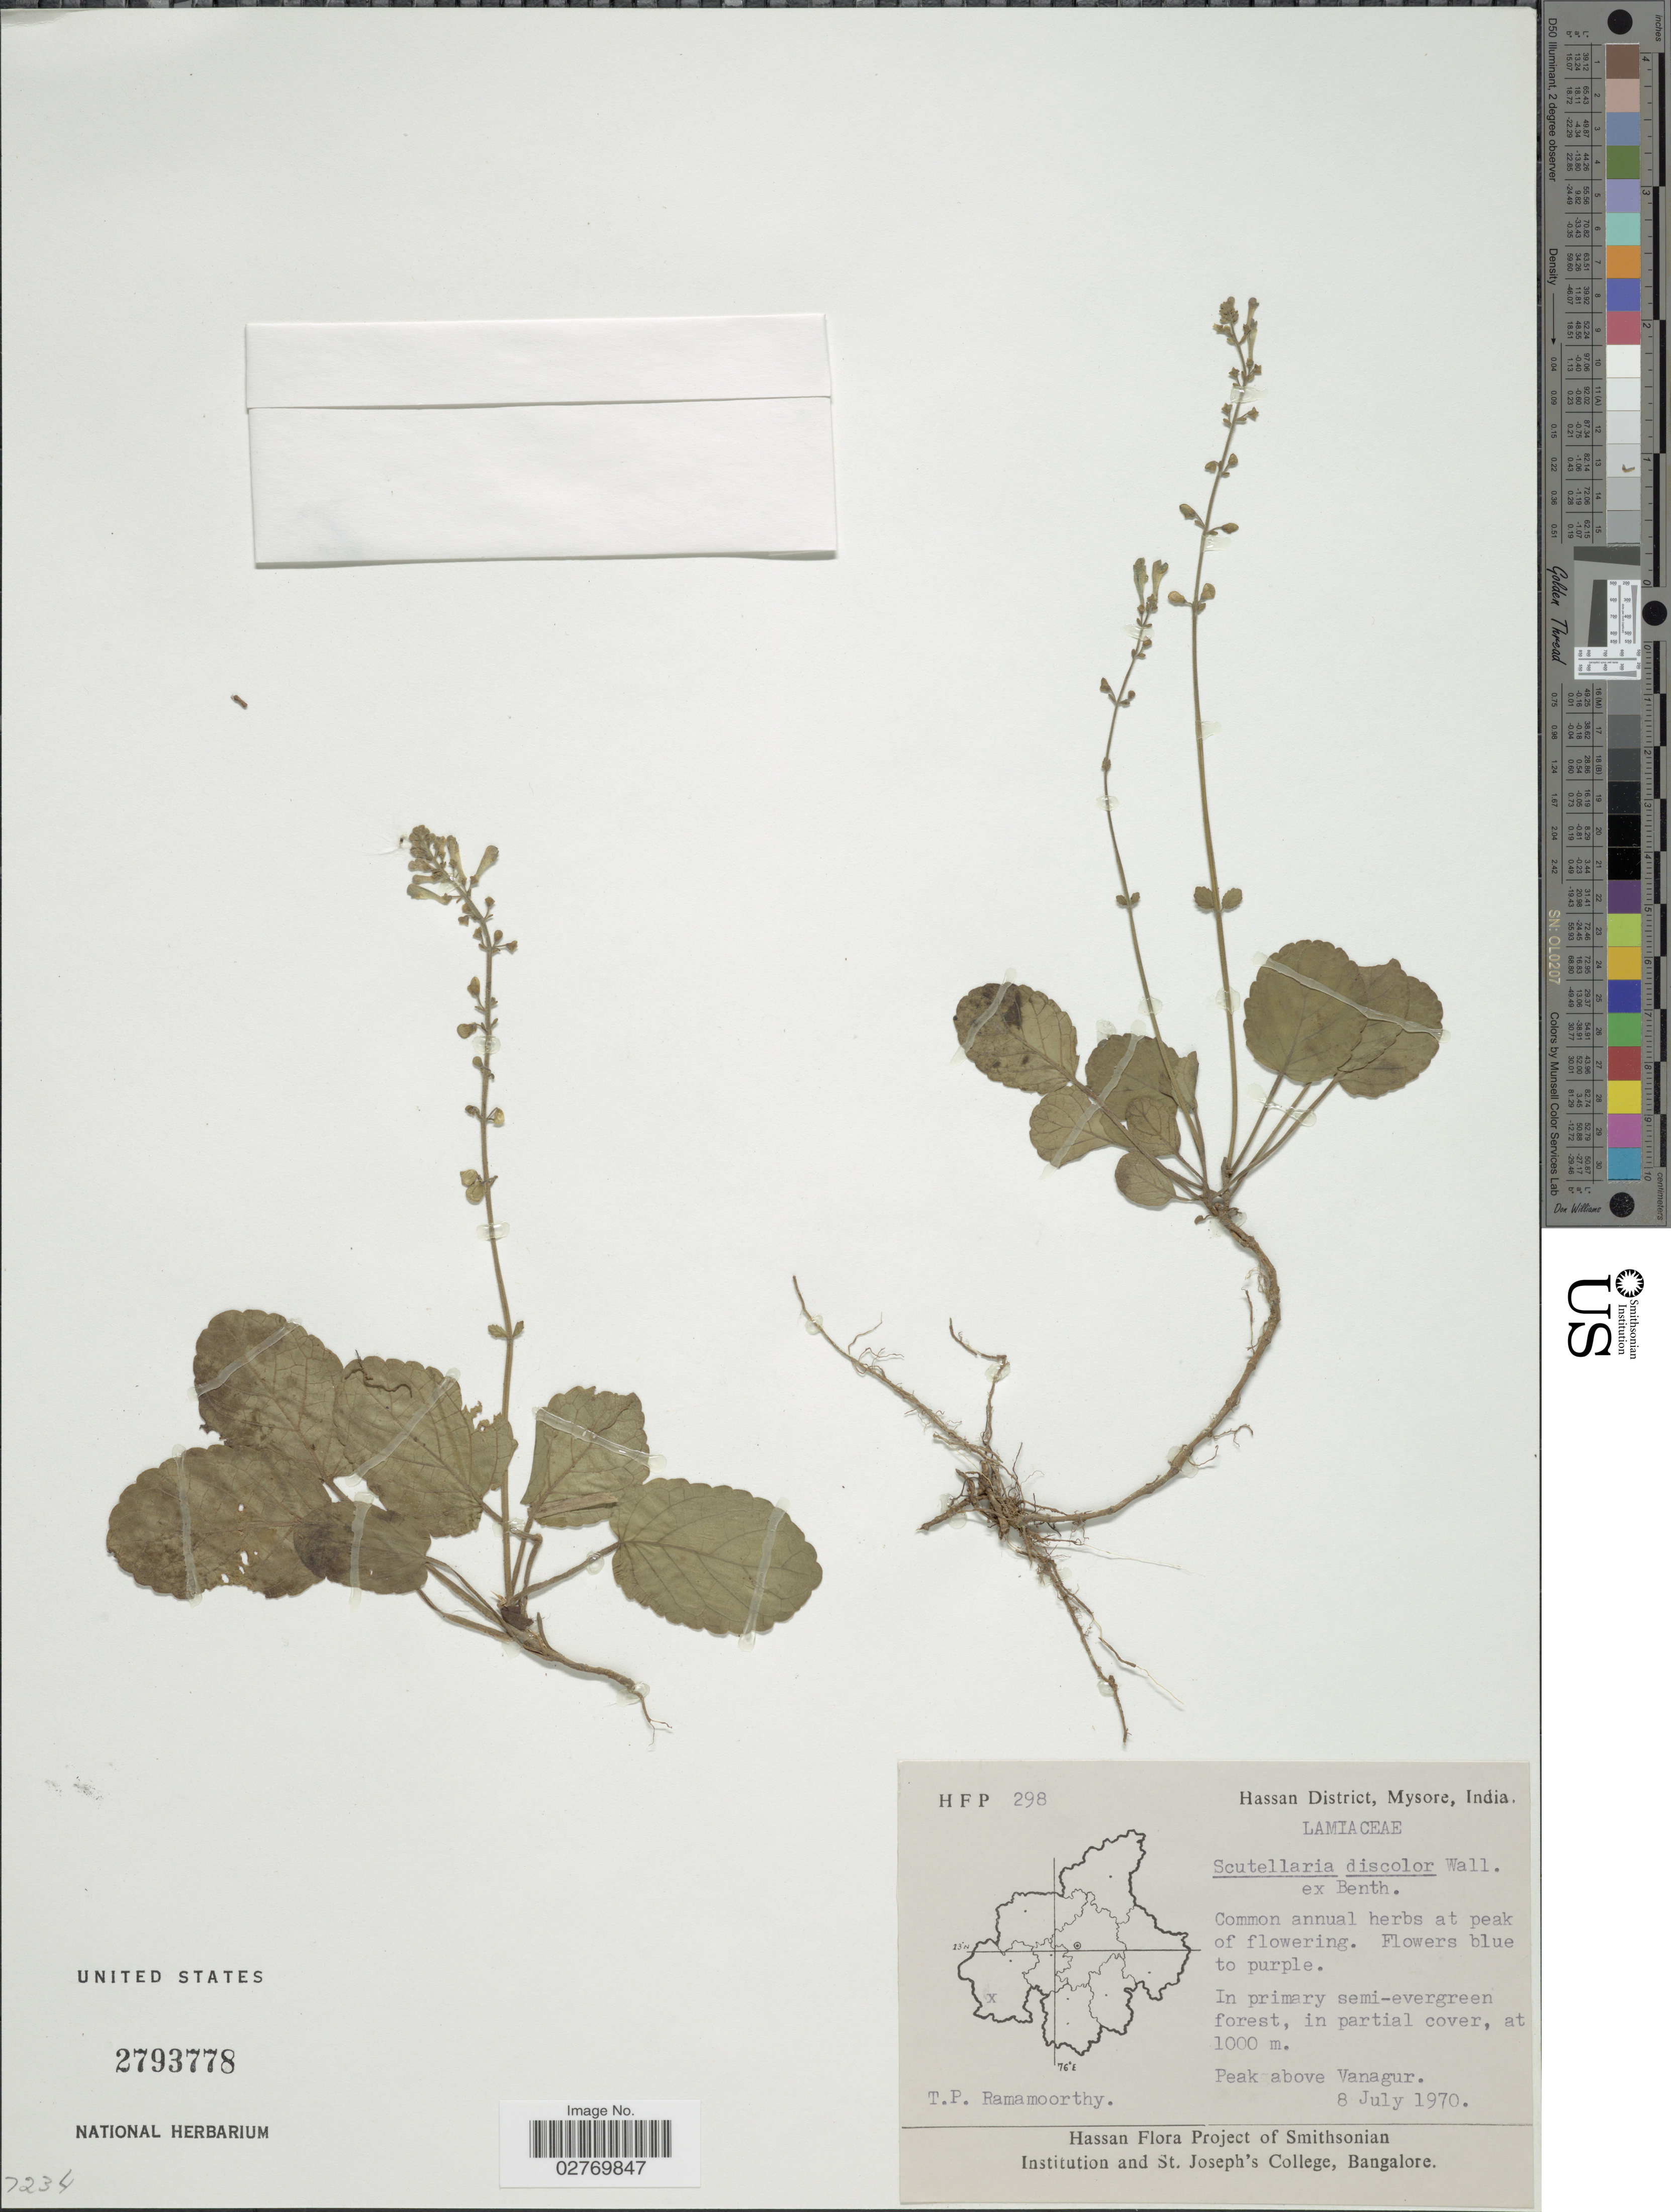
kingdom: Plantae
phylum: Tracheophyta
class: Magnoliopsida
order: Lamiales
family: Lamiaceae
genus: Scutellaria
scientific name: Scutellaria discolor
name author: Colebr.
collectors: T. P. Ramamoorthy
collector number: HFP298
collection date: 1970-07-08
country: India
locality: Hassan District, Mysore. Peak above Vanagur.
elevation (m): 1000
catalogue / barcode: US 2793778